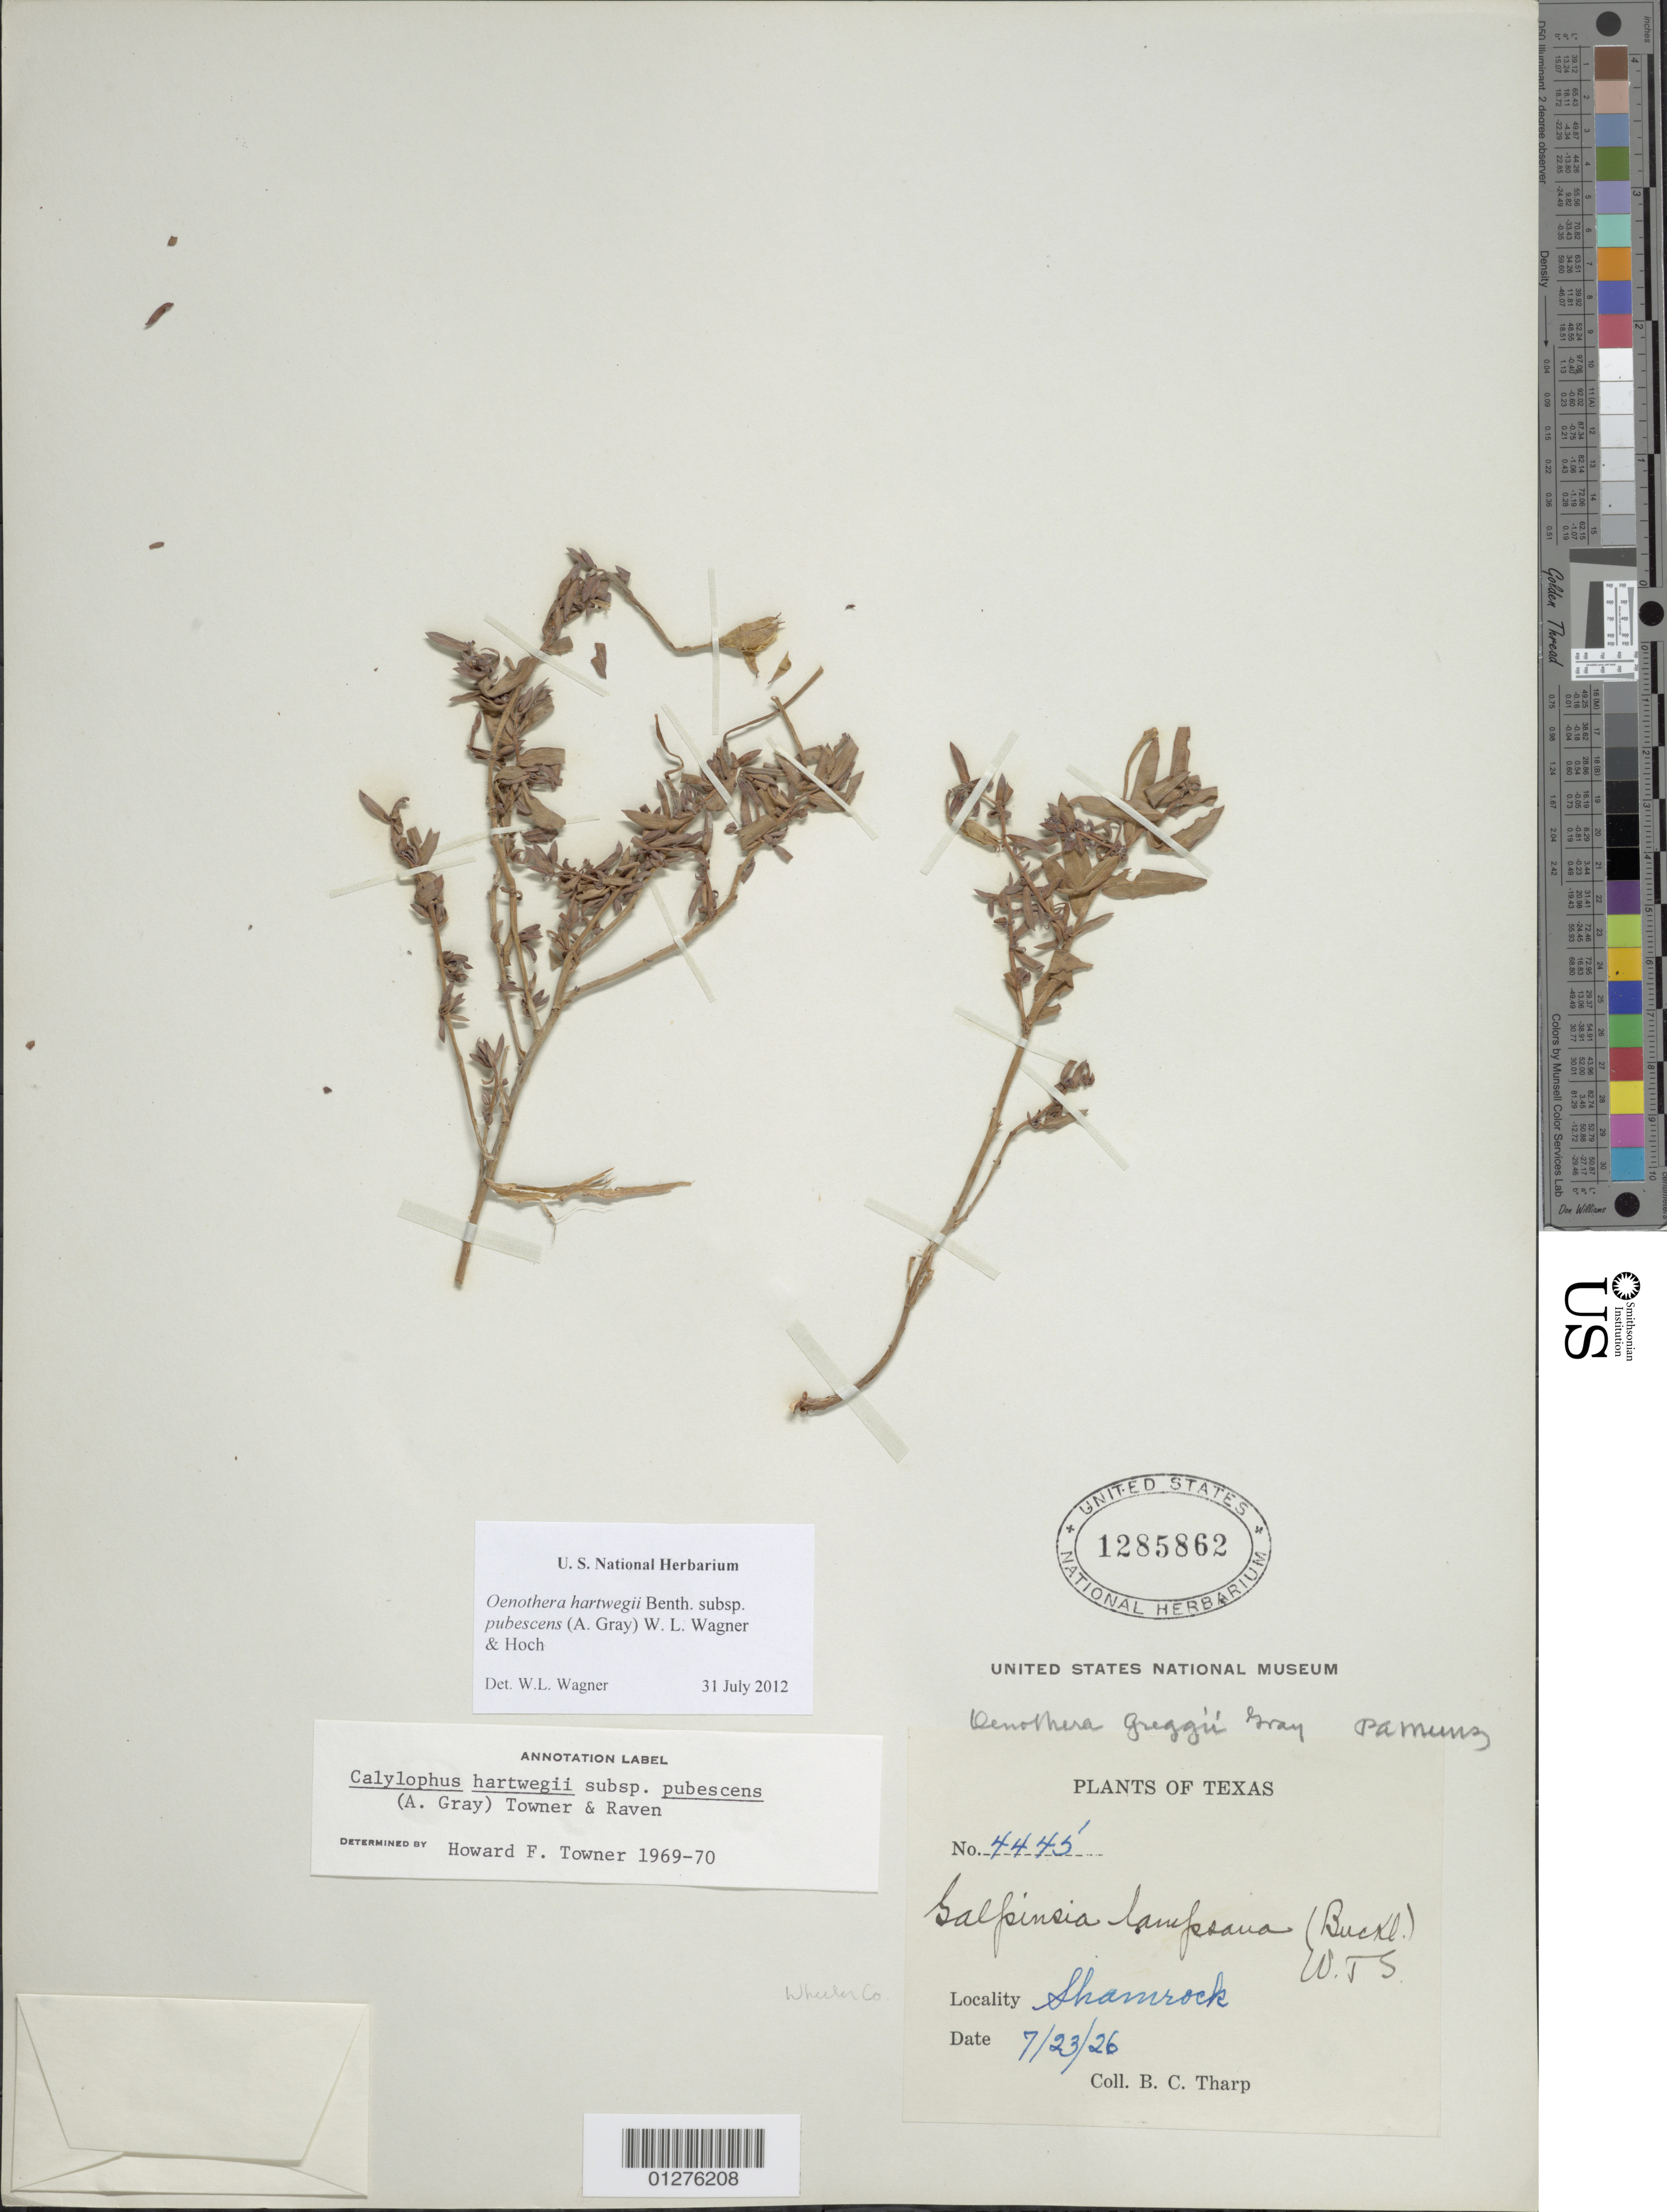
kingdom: Plantae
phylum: Tracheophyta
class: Magnoliopsida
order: Myrtales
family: Onagraceae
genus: Oenothera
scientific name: Oenothera hartwegii subsp. pubescens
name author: (A. Gray) W.L. Wagner & Hoch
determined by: Wagner, W. L., (BOT), Smithsonian Institution - National Museum of Natural History (UNITED STATES)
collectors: B. C. Tharp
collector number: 4445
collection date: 1926-07-23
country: United States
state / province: Texas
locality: Shamrock.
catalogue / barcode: US 1285862